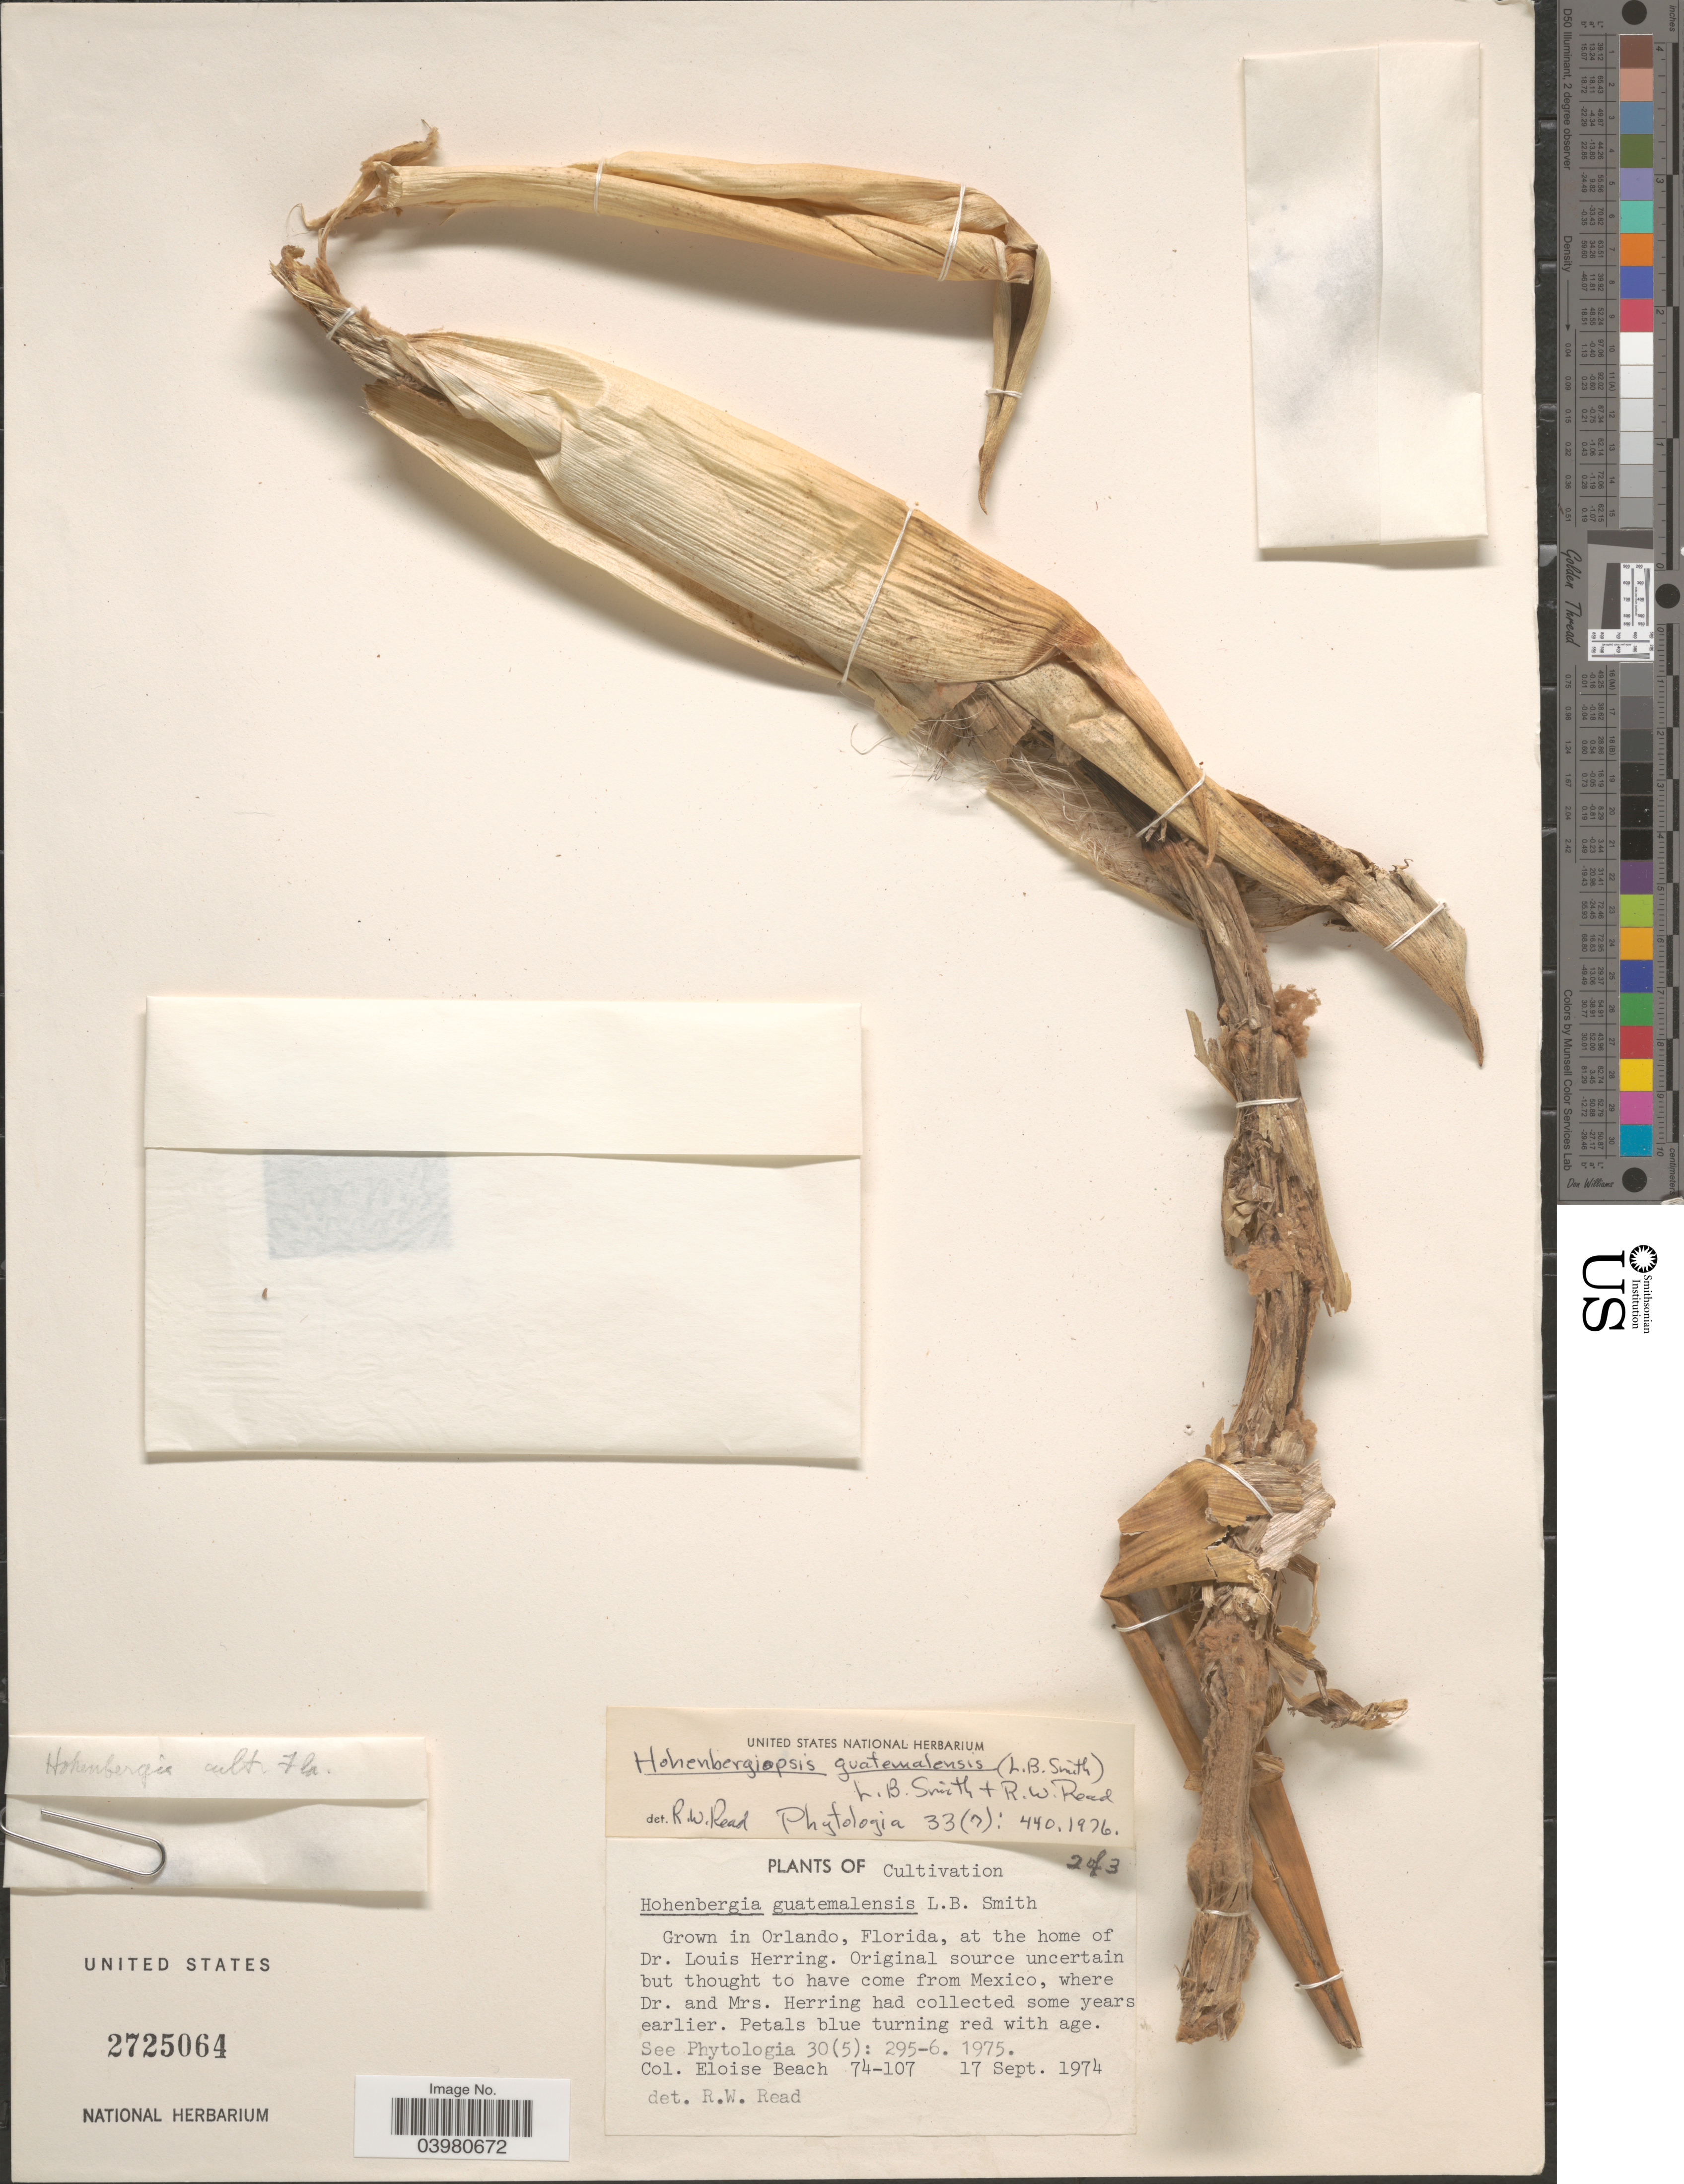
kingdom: Plantae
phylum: Tracheophyta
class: Liliopsida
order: Poales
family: Bromeliaceae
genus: Hohenbergiopsis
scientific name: Hohenbergiopsis guatemalensis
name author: (L.B. Sm.) L.B. Sm. & Read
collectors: E. Beach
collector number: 74-107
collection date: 1974-09-17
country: United States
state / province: Florida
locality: Orlando, at the home of Dr. Louis Herring.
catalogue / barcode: US 2725064